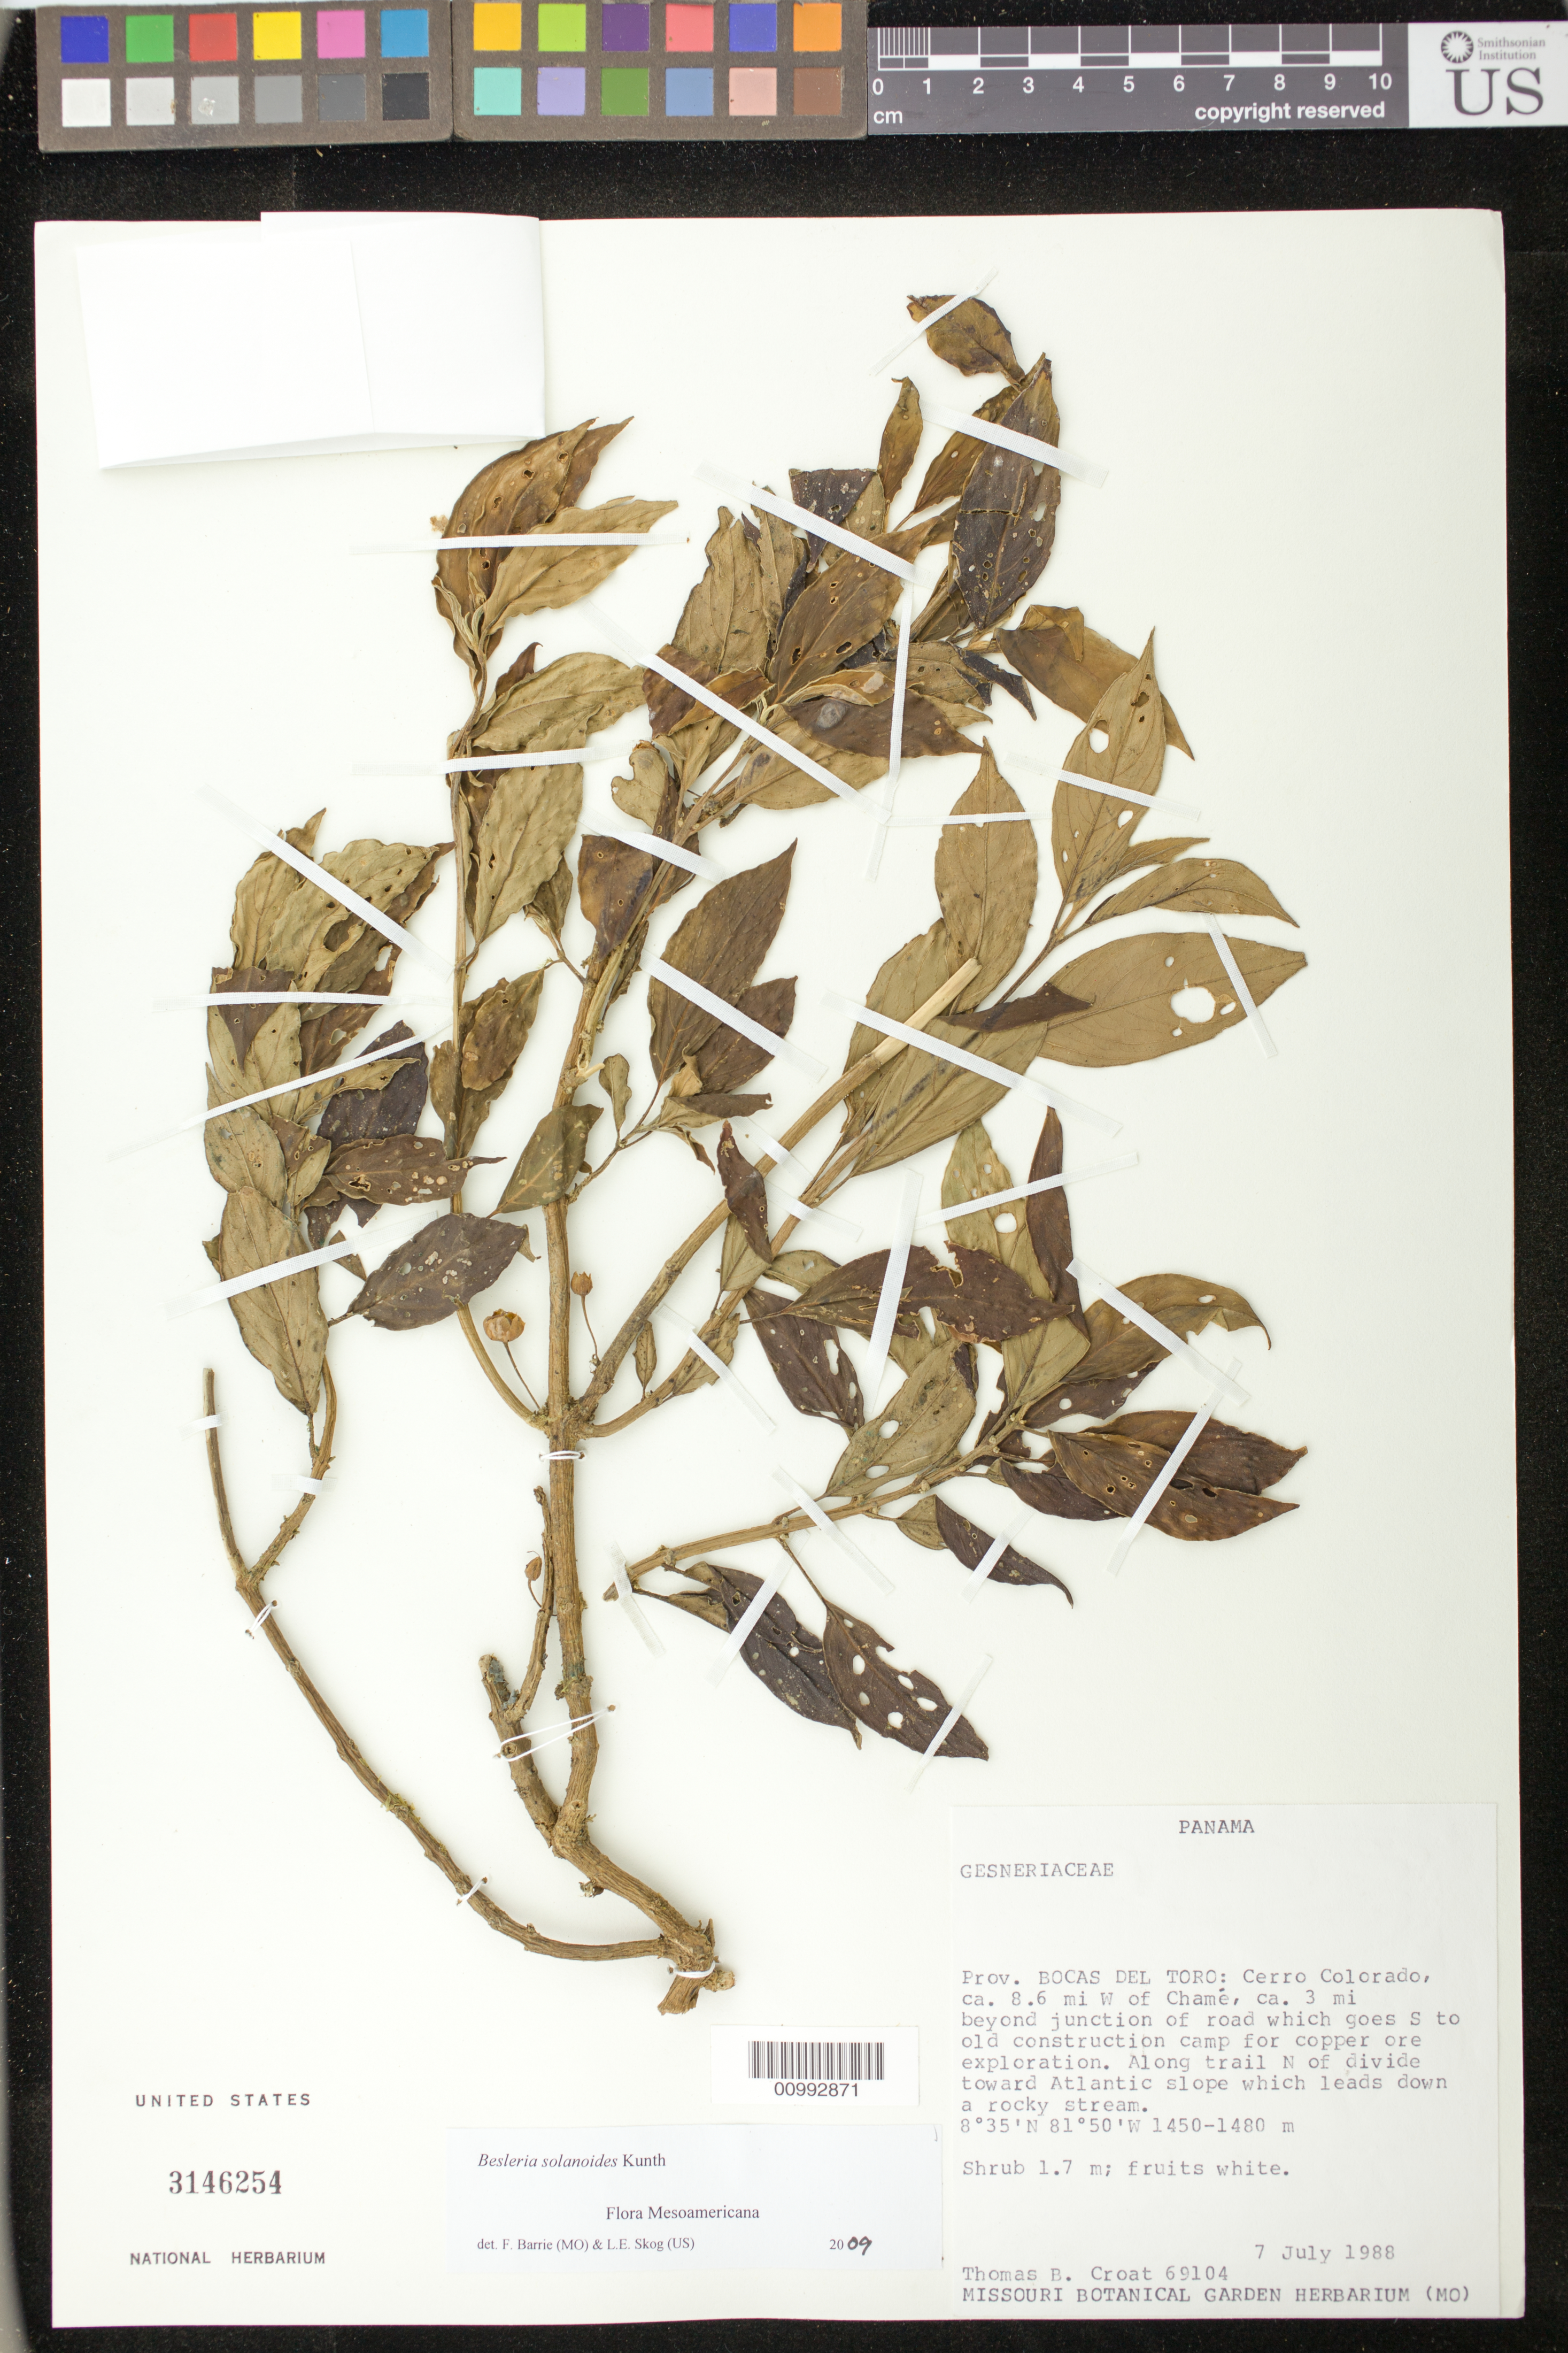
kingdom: Plantae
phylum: Tracheophyta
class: Magnoliopsida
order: Lamiales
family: Gesneriaceae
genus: Besleria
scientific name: Besleria solanoides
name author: Kunth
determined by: Barrie, F. R.; Skog, Laurence E.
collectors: T. B. Croat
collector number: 69104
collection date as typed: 07 Jul 1988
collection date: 1988-07-07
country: Panama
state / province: Bocas del Toro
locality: Prov. Bocas del Toro: Cerro Colorado, ca. 8.6 mi W of Chamé, ca. 3 mi beyond junction of road which goes S to old construction camp, along trail N of divide toward Atlantic slope which leads down a rocky stream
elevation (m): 1450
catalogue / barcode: US 3146254